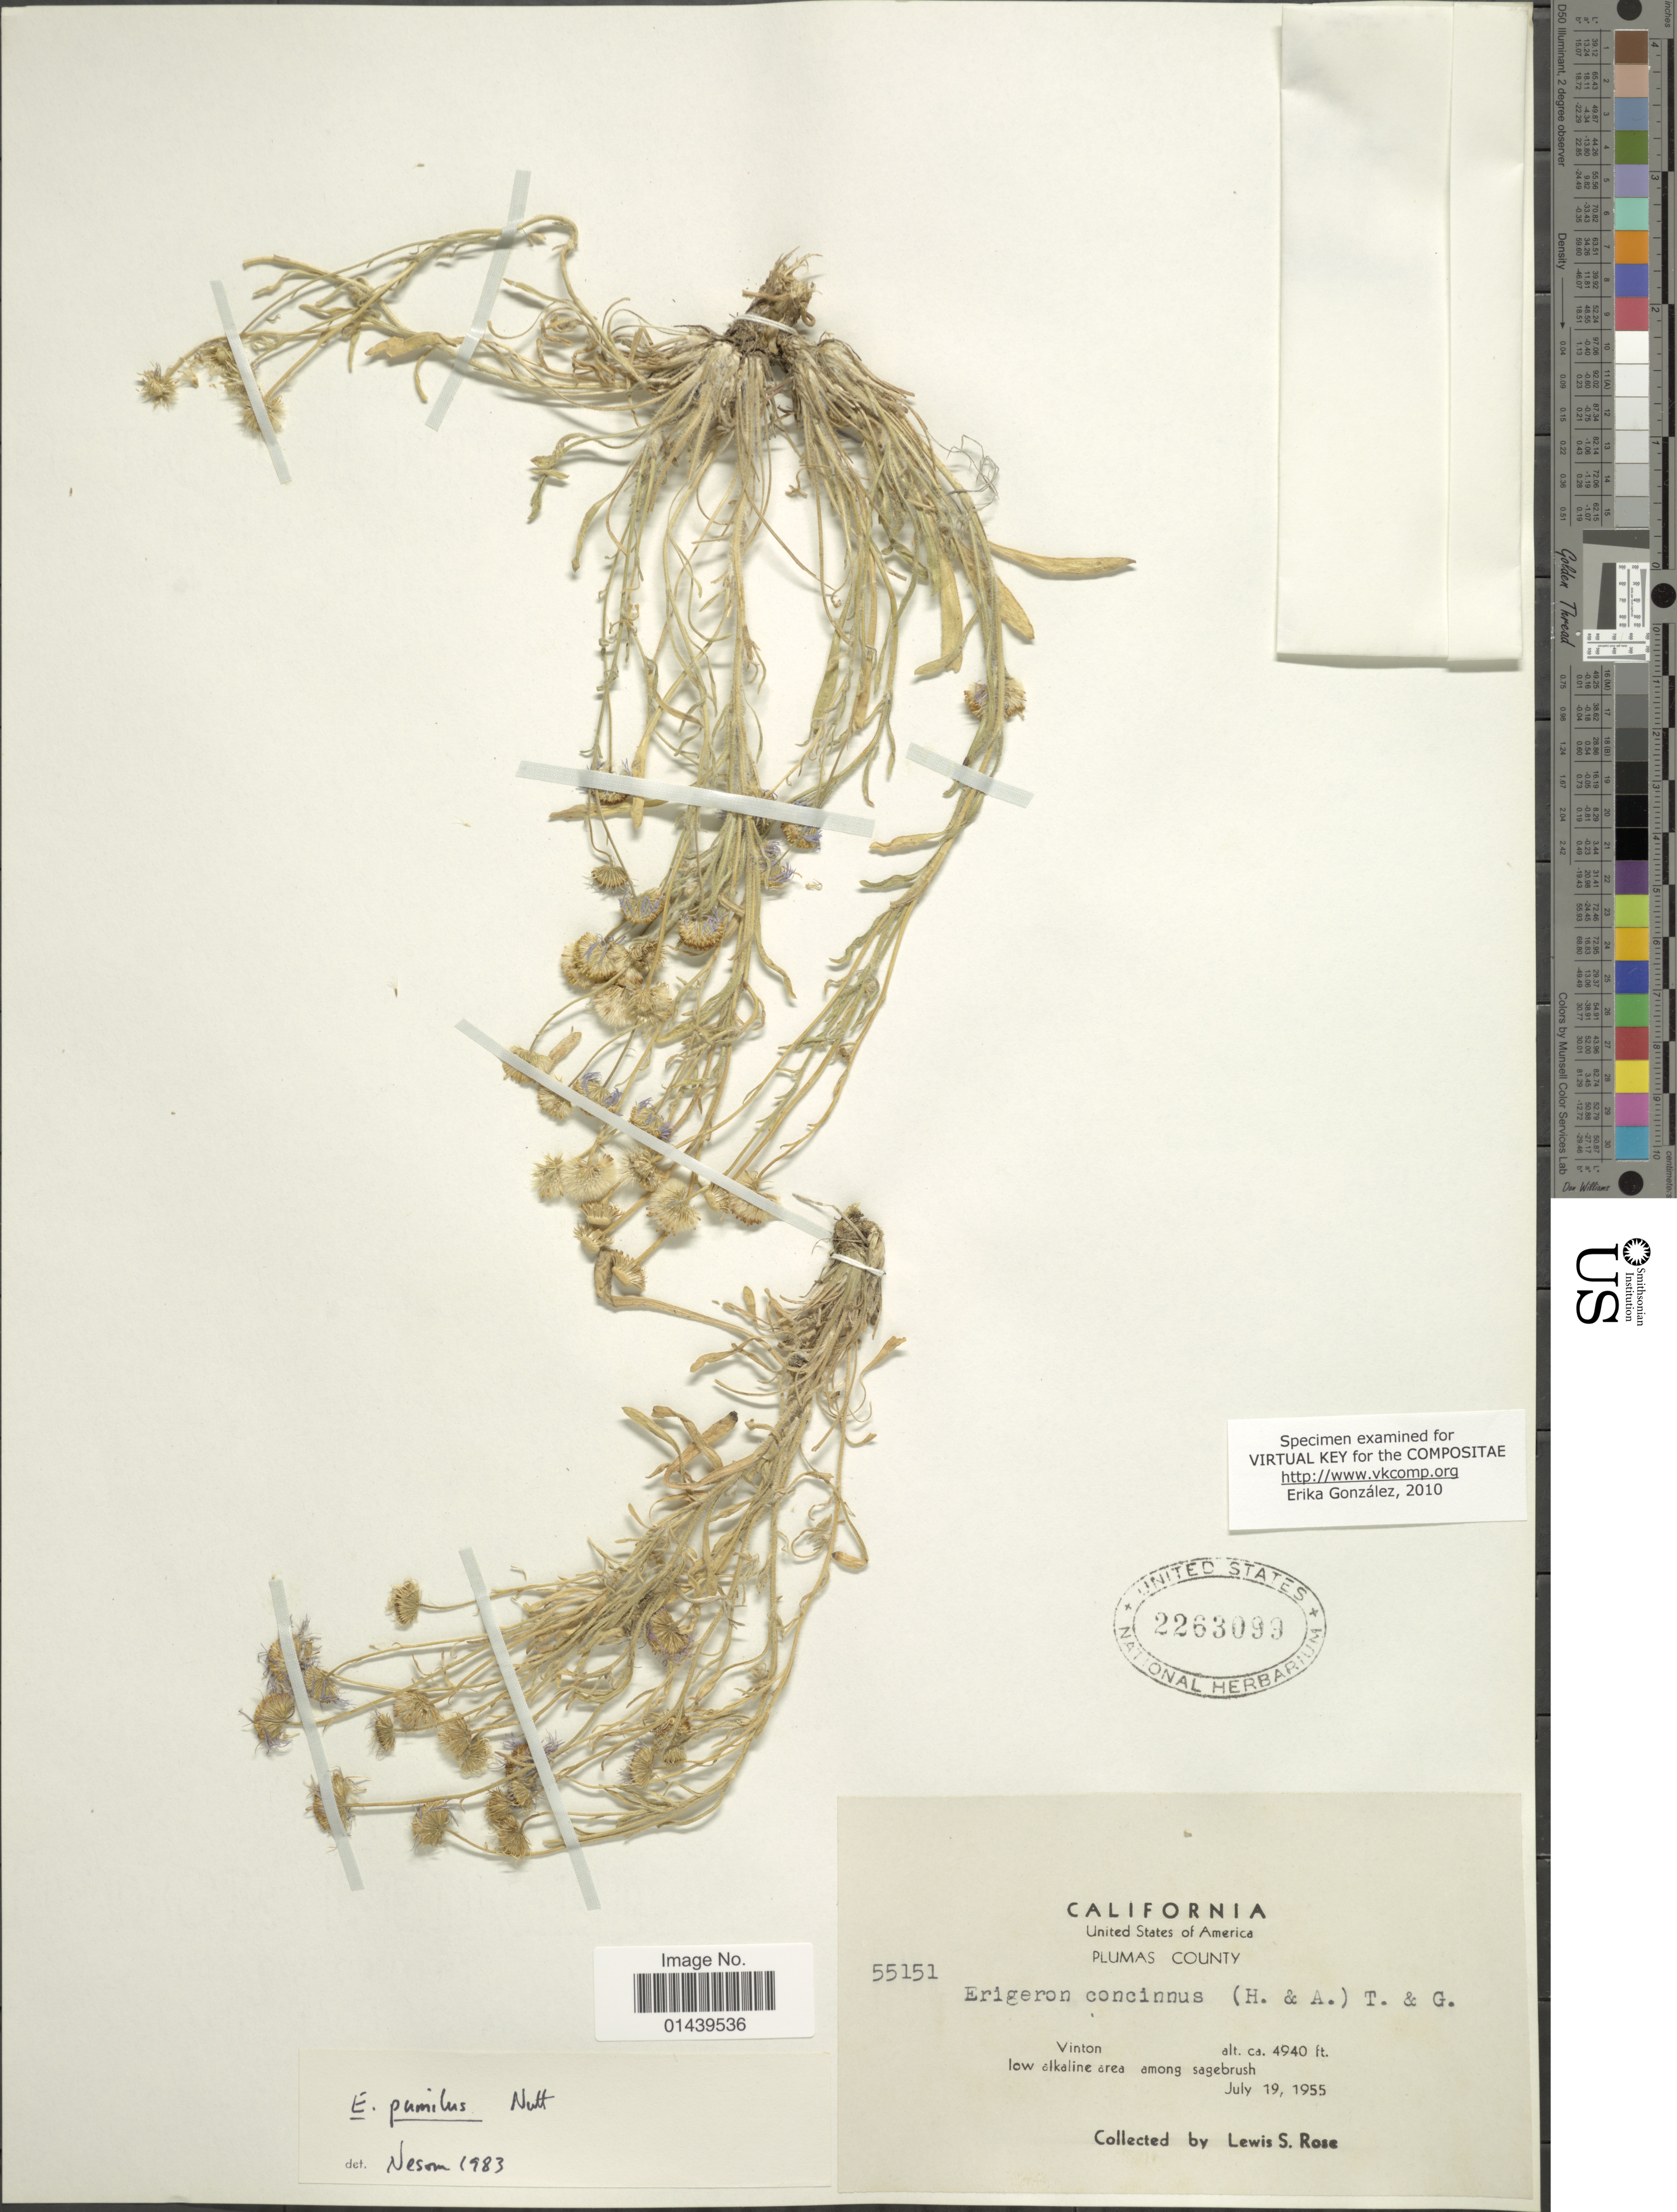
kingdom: Plantae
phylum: Tracheophyta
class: Magnoliopsida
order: Asterales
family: Asteraceae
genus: Erigeron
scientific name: Erigeron pumilus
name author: Nutt.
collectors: L. S. Rose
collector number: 55151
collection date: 1955-07-19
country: United States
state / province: California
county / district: Plumas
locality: Plumas County. Vinton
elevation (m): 1506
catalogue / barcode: US 2263099